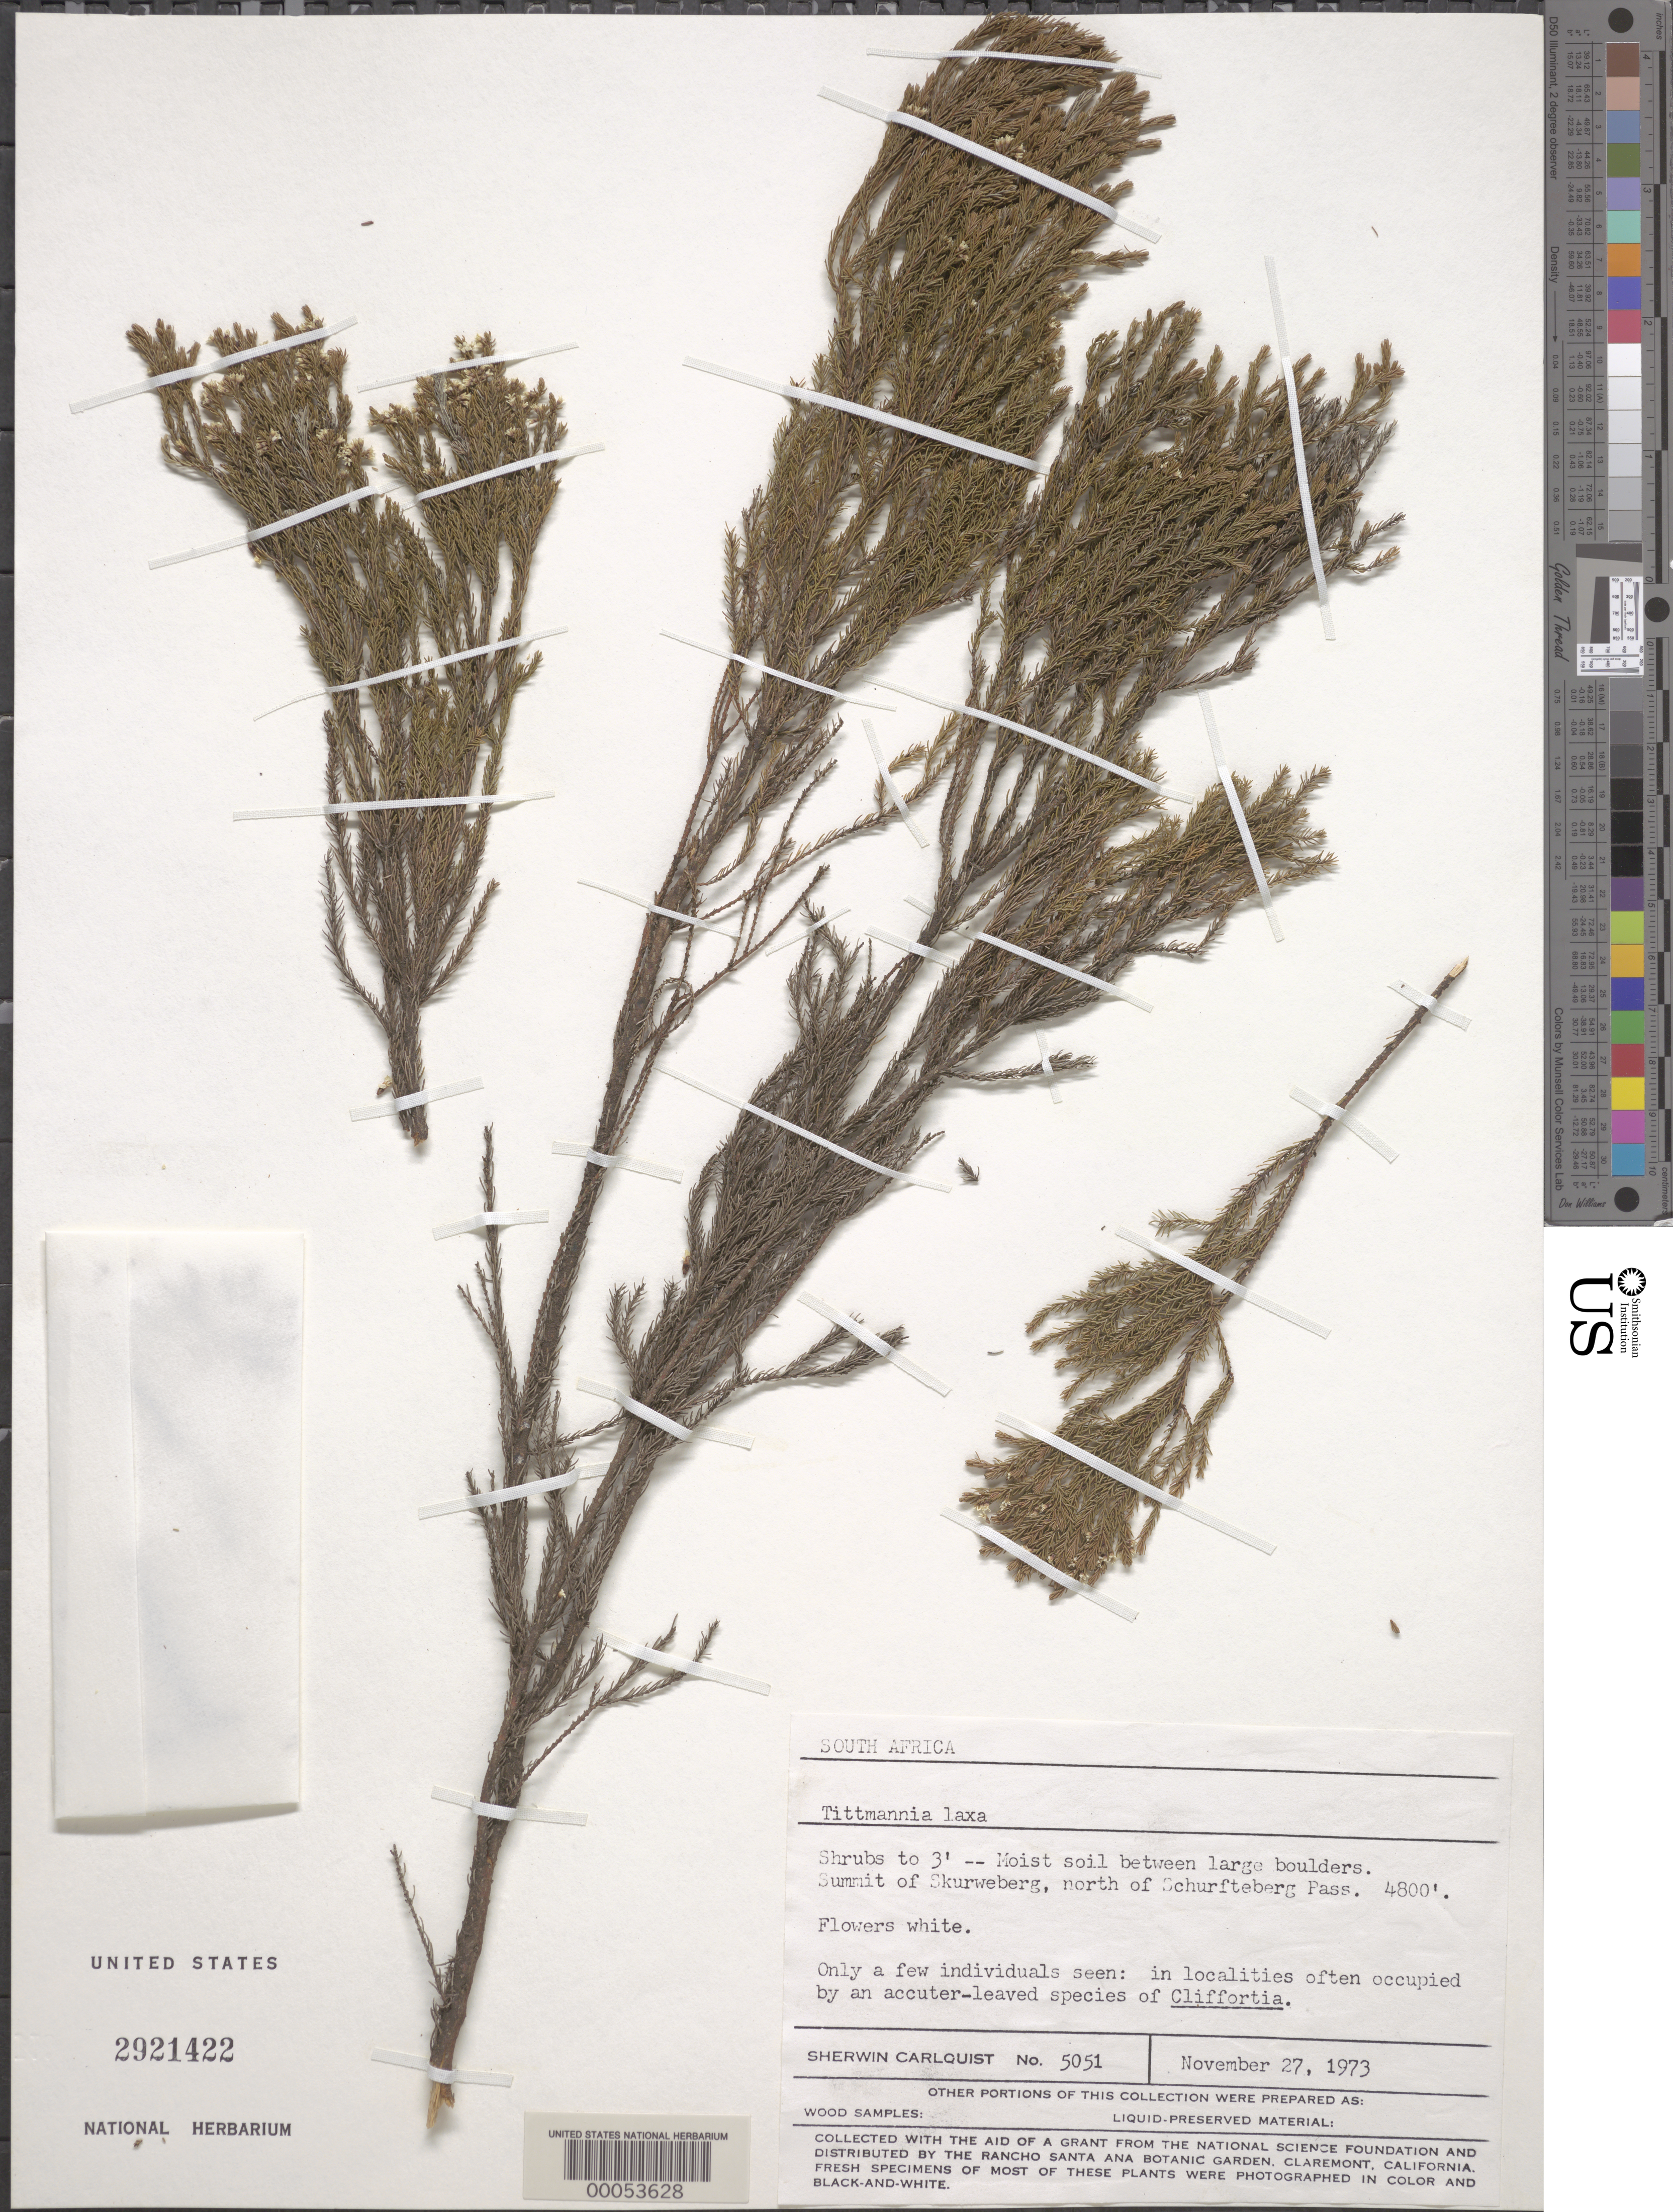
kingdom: Plantae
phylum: Tracheophyta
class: Magnoliopsida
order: Bruniales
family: Bruniaceae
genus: Audouinia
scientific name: Audouinia laxa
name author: (Thunb.) A.V. Hall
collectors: S. Carlquist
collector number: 5051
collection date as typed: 27 Nov 1973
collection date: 1973-11-27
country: South Africa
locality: Summit of skurweberg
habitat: Moist soil between boulders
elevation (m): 1463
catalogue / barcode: US 2921422